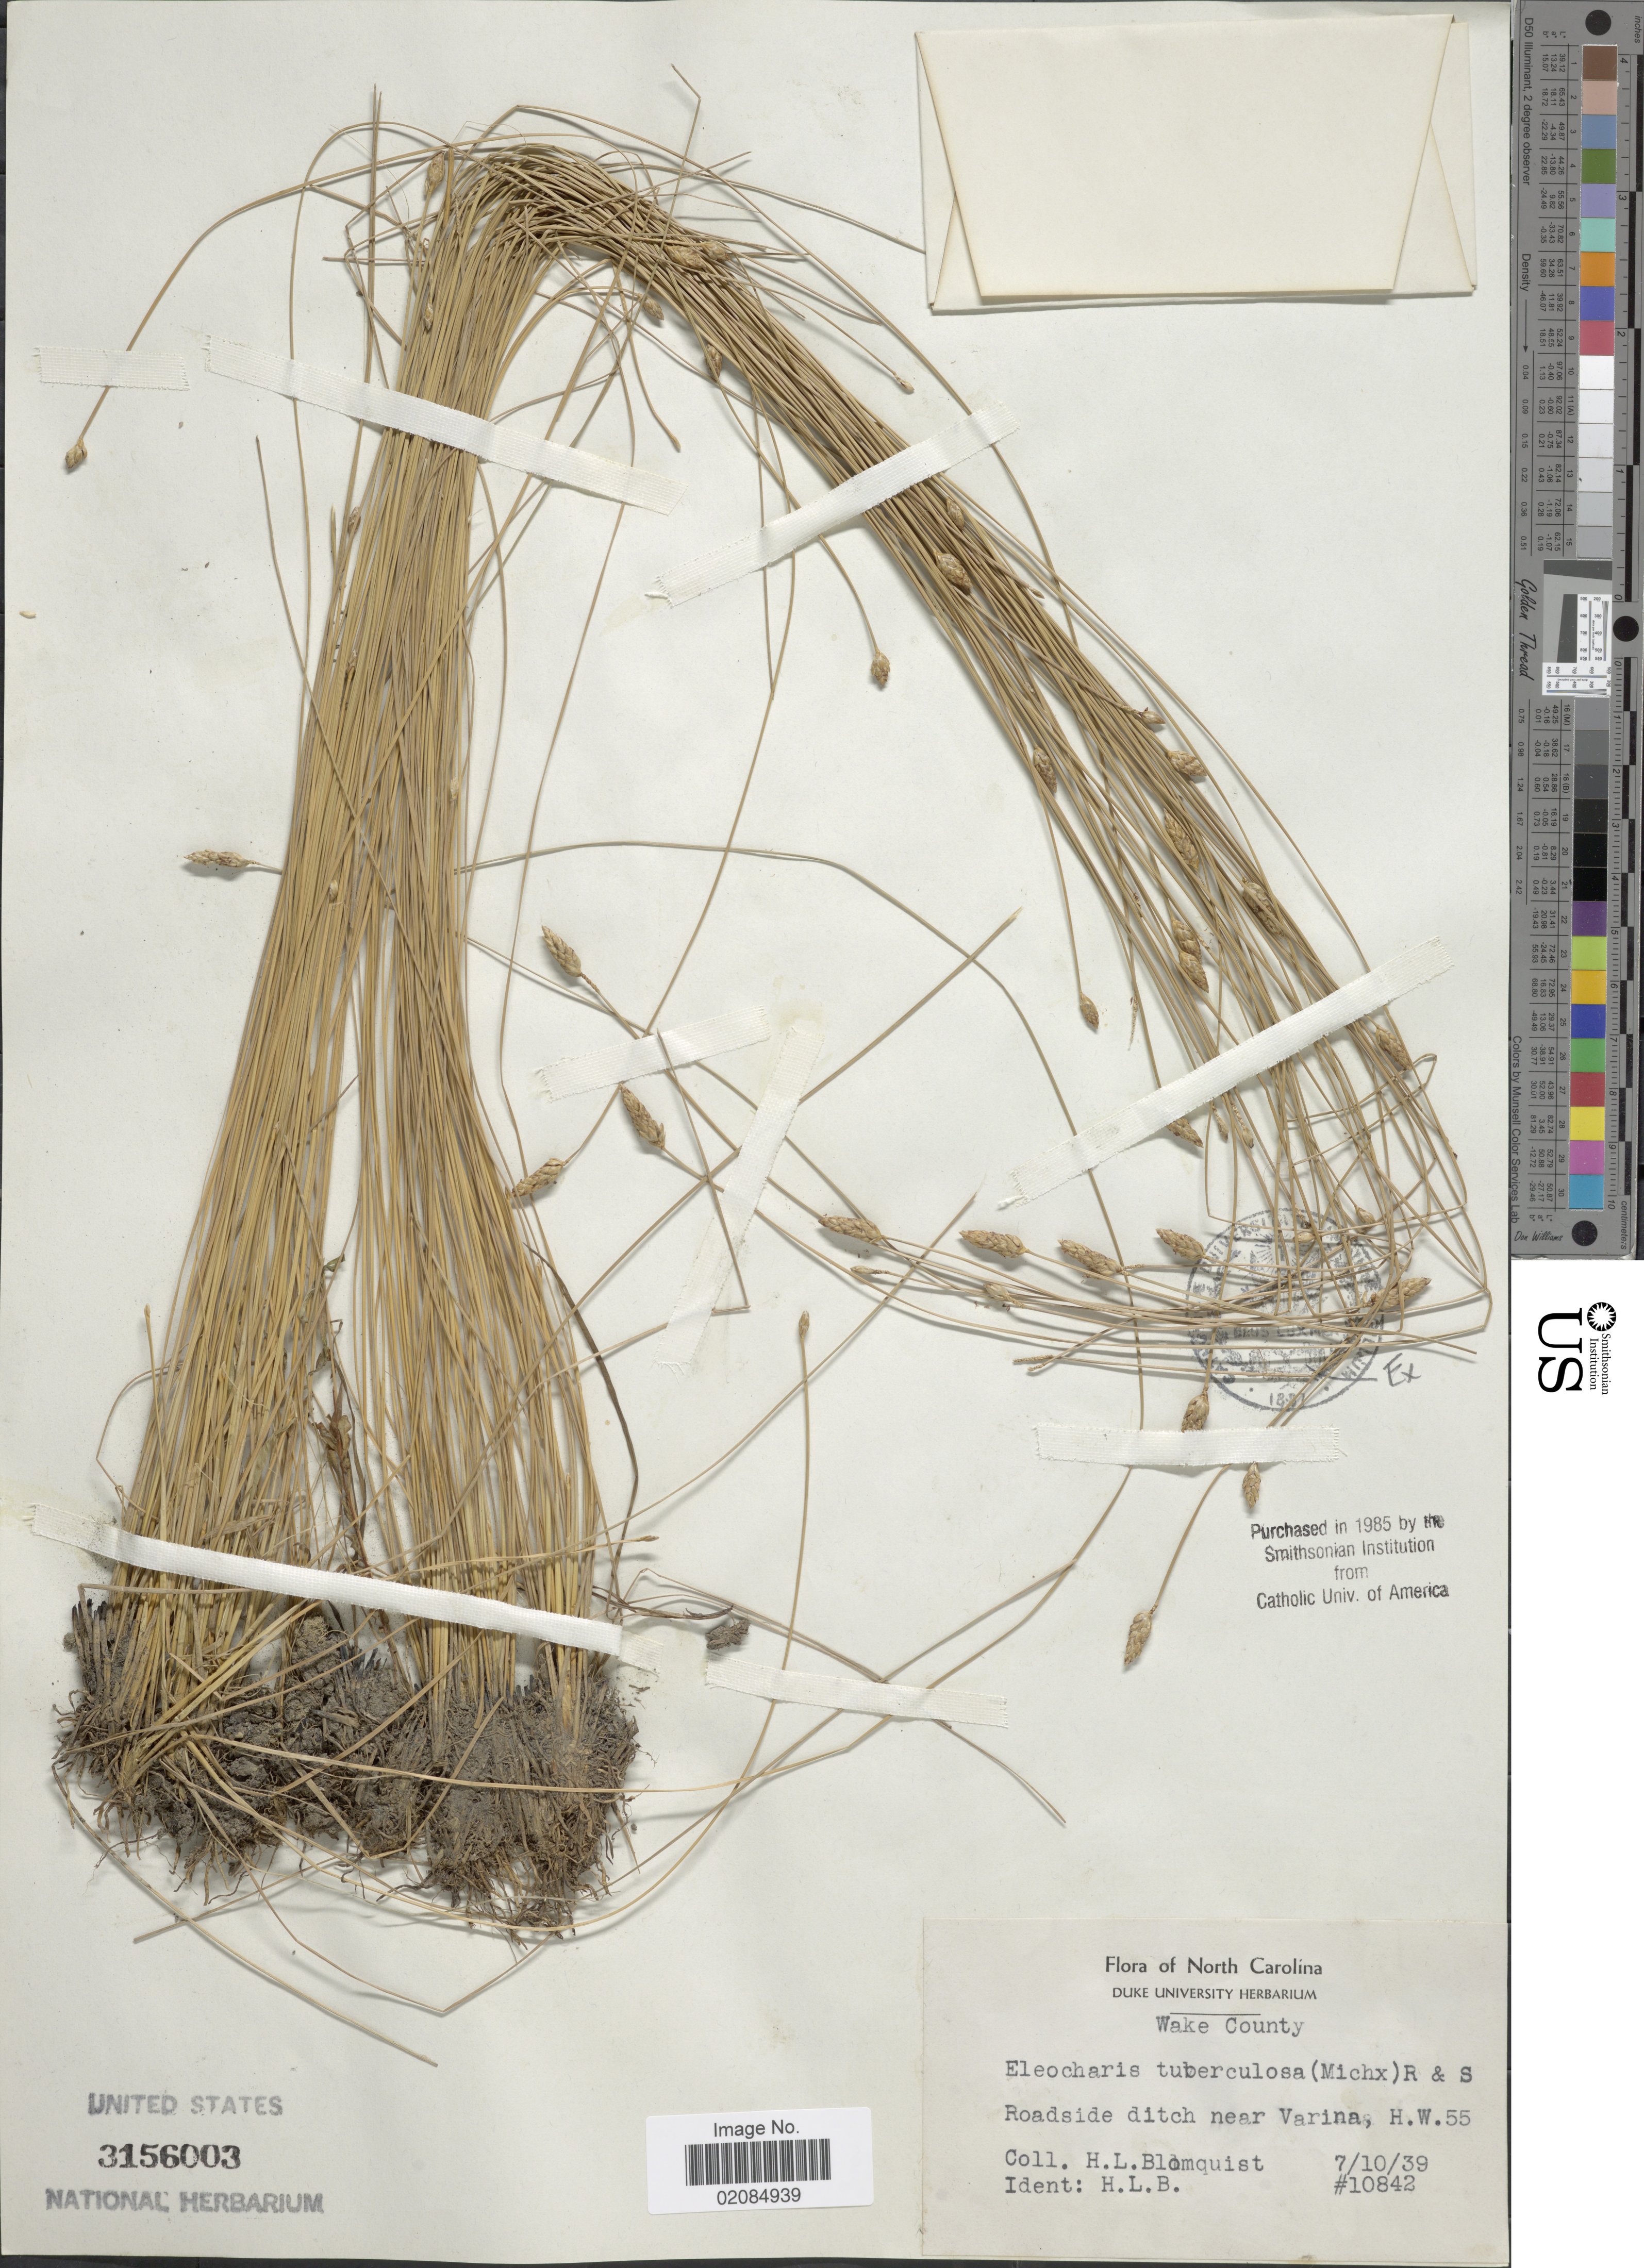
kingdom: Plantae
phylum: Tracheophyta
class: Liliopsida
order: Poales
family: Cyperaceae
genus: Eleocharis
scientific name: Eleocharis tuberculosa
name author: (Michx.) Roem. & Schult.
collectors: H. Blomquist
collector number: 10842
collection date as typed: Transcribed d/m/y: 10/7/39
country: United States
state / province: North Carolina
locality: Wake County. Roadside ditch near Varina, H.W.55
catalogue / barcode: US 3156003